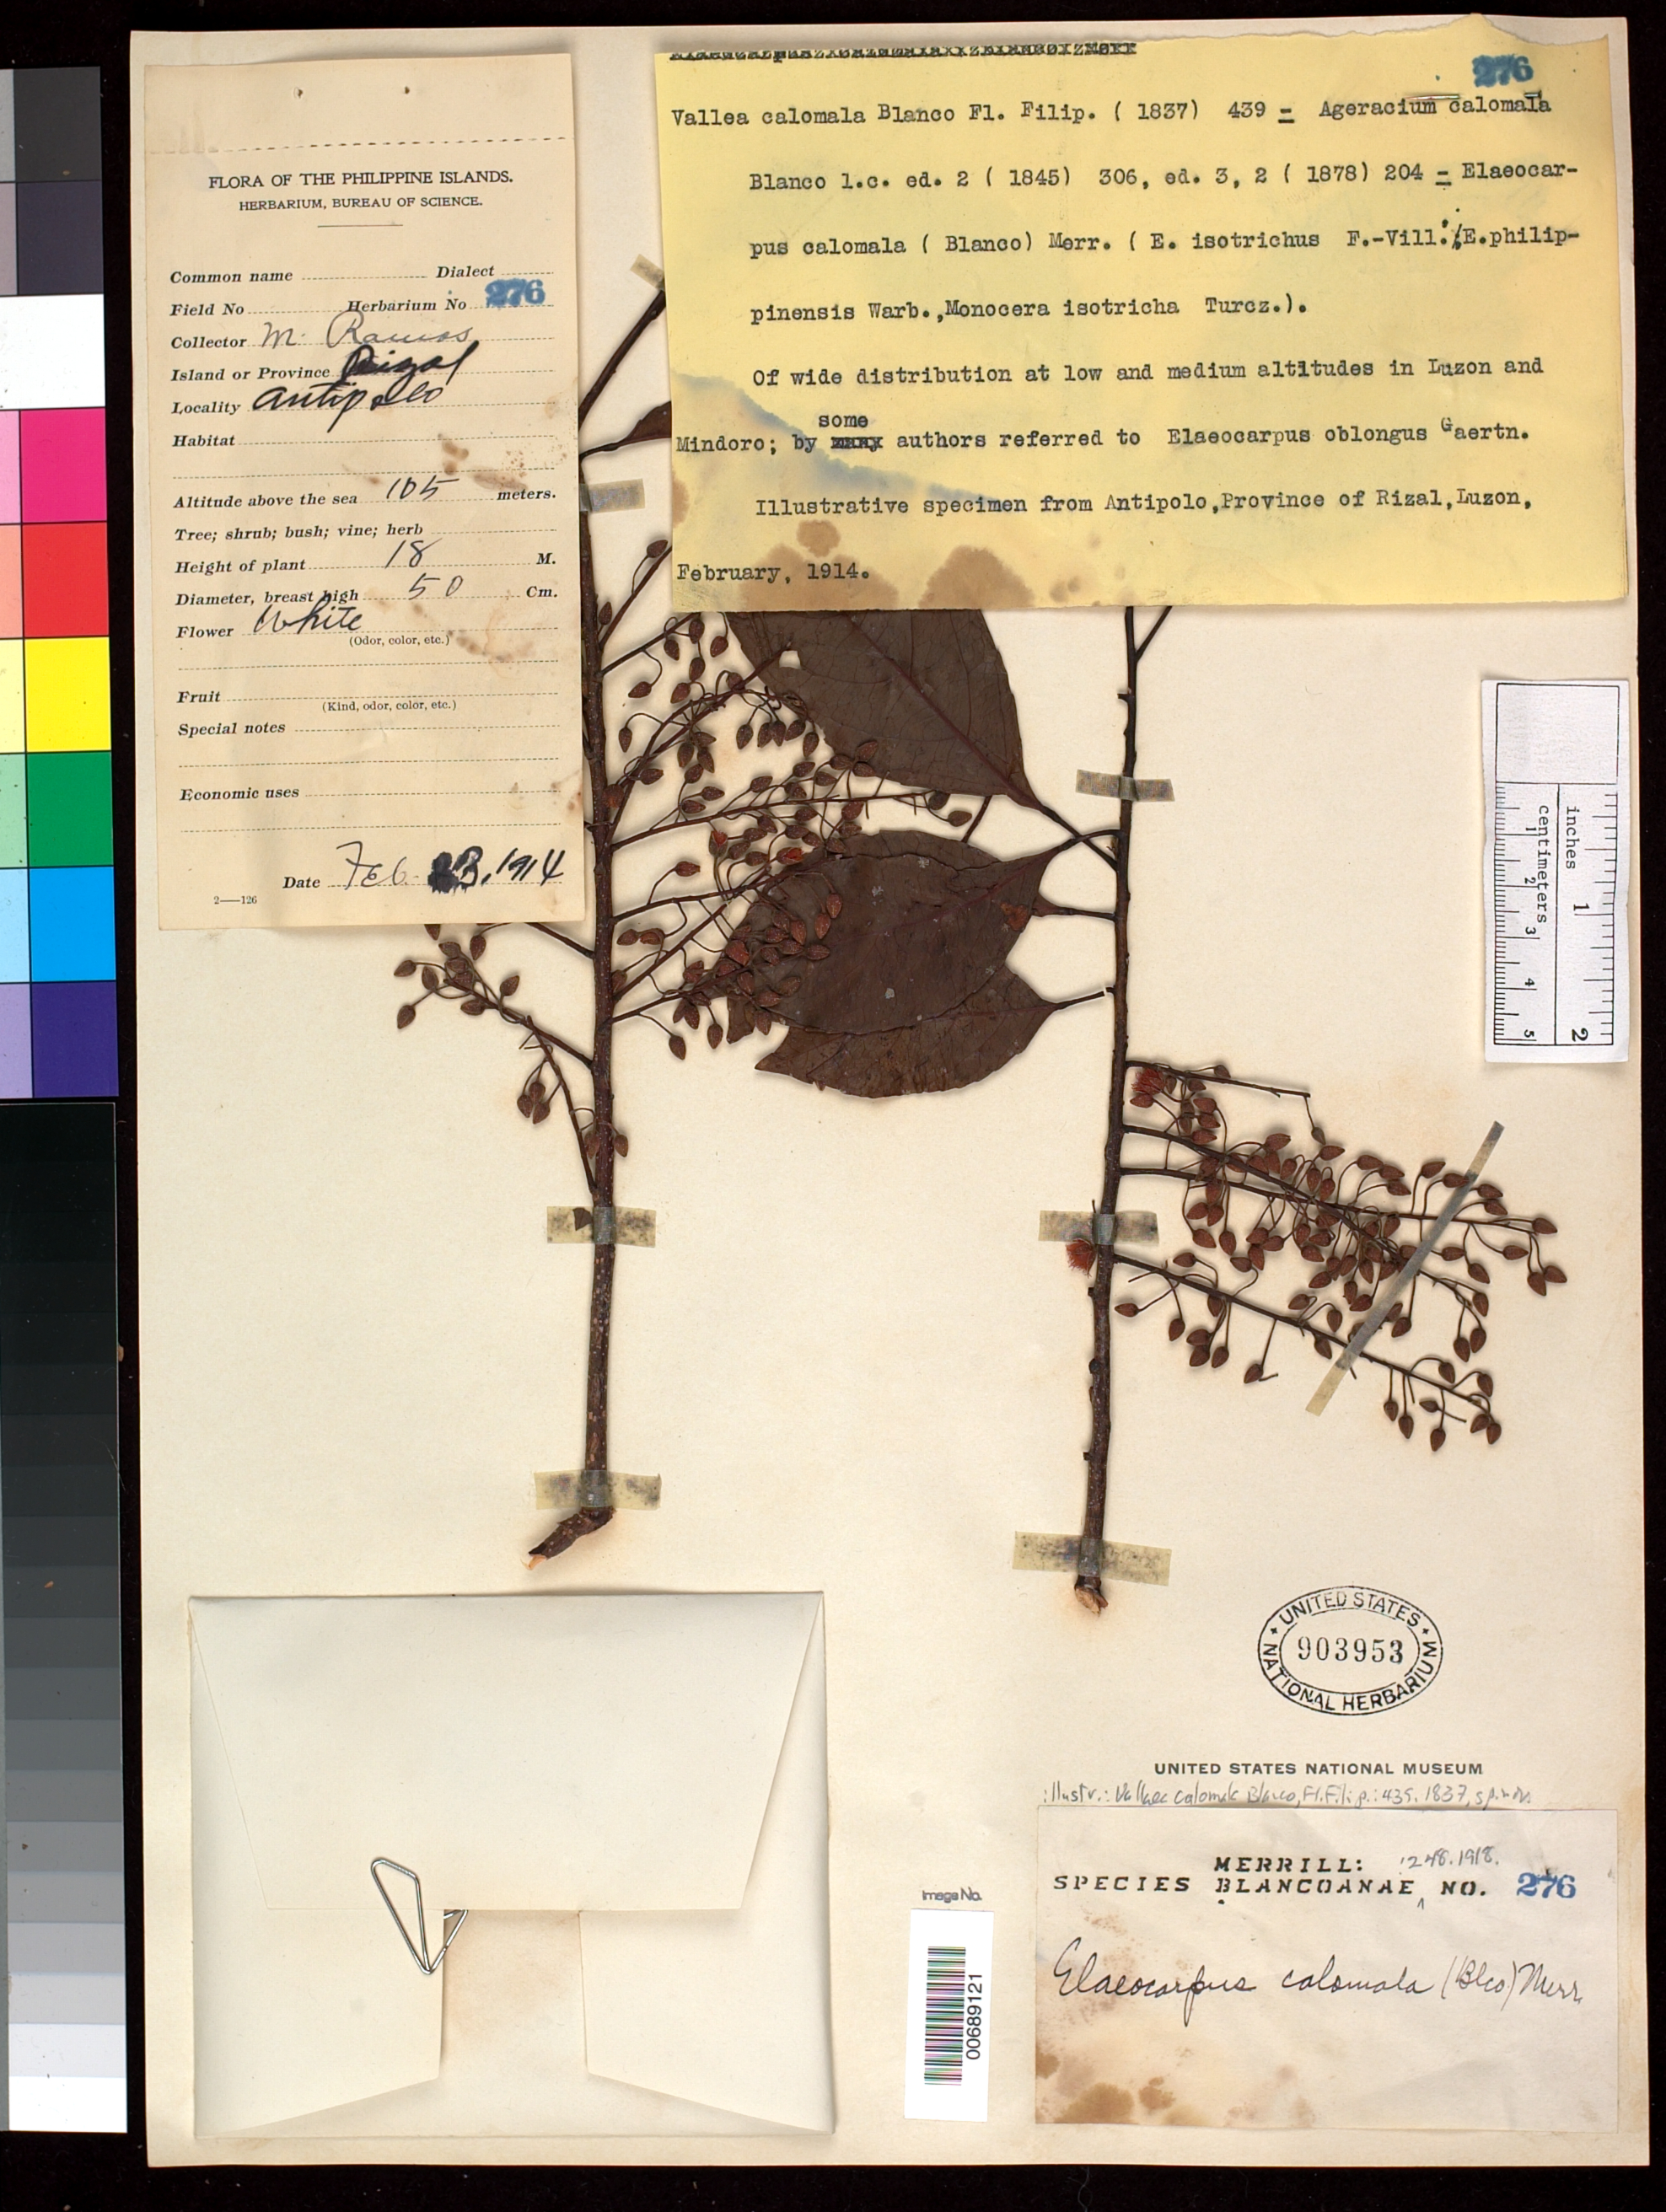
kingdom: Plantae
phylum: Tracheophyta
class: Magnoliopsida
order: Oxalidales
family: Elaeocarpaceae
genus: Elaeocarpus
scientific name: Elaeocarpus calomala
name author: (Blanco) Merr.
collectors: M. Ramos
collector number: Sp. Blancoan. 0276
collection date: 1914-02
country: Philippines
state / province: Calabarzon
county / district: Rizal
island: Luzon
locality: Antipolo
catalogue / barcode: US 903953